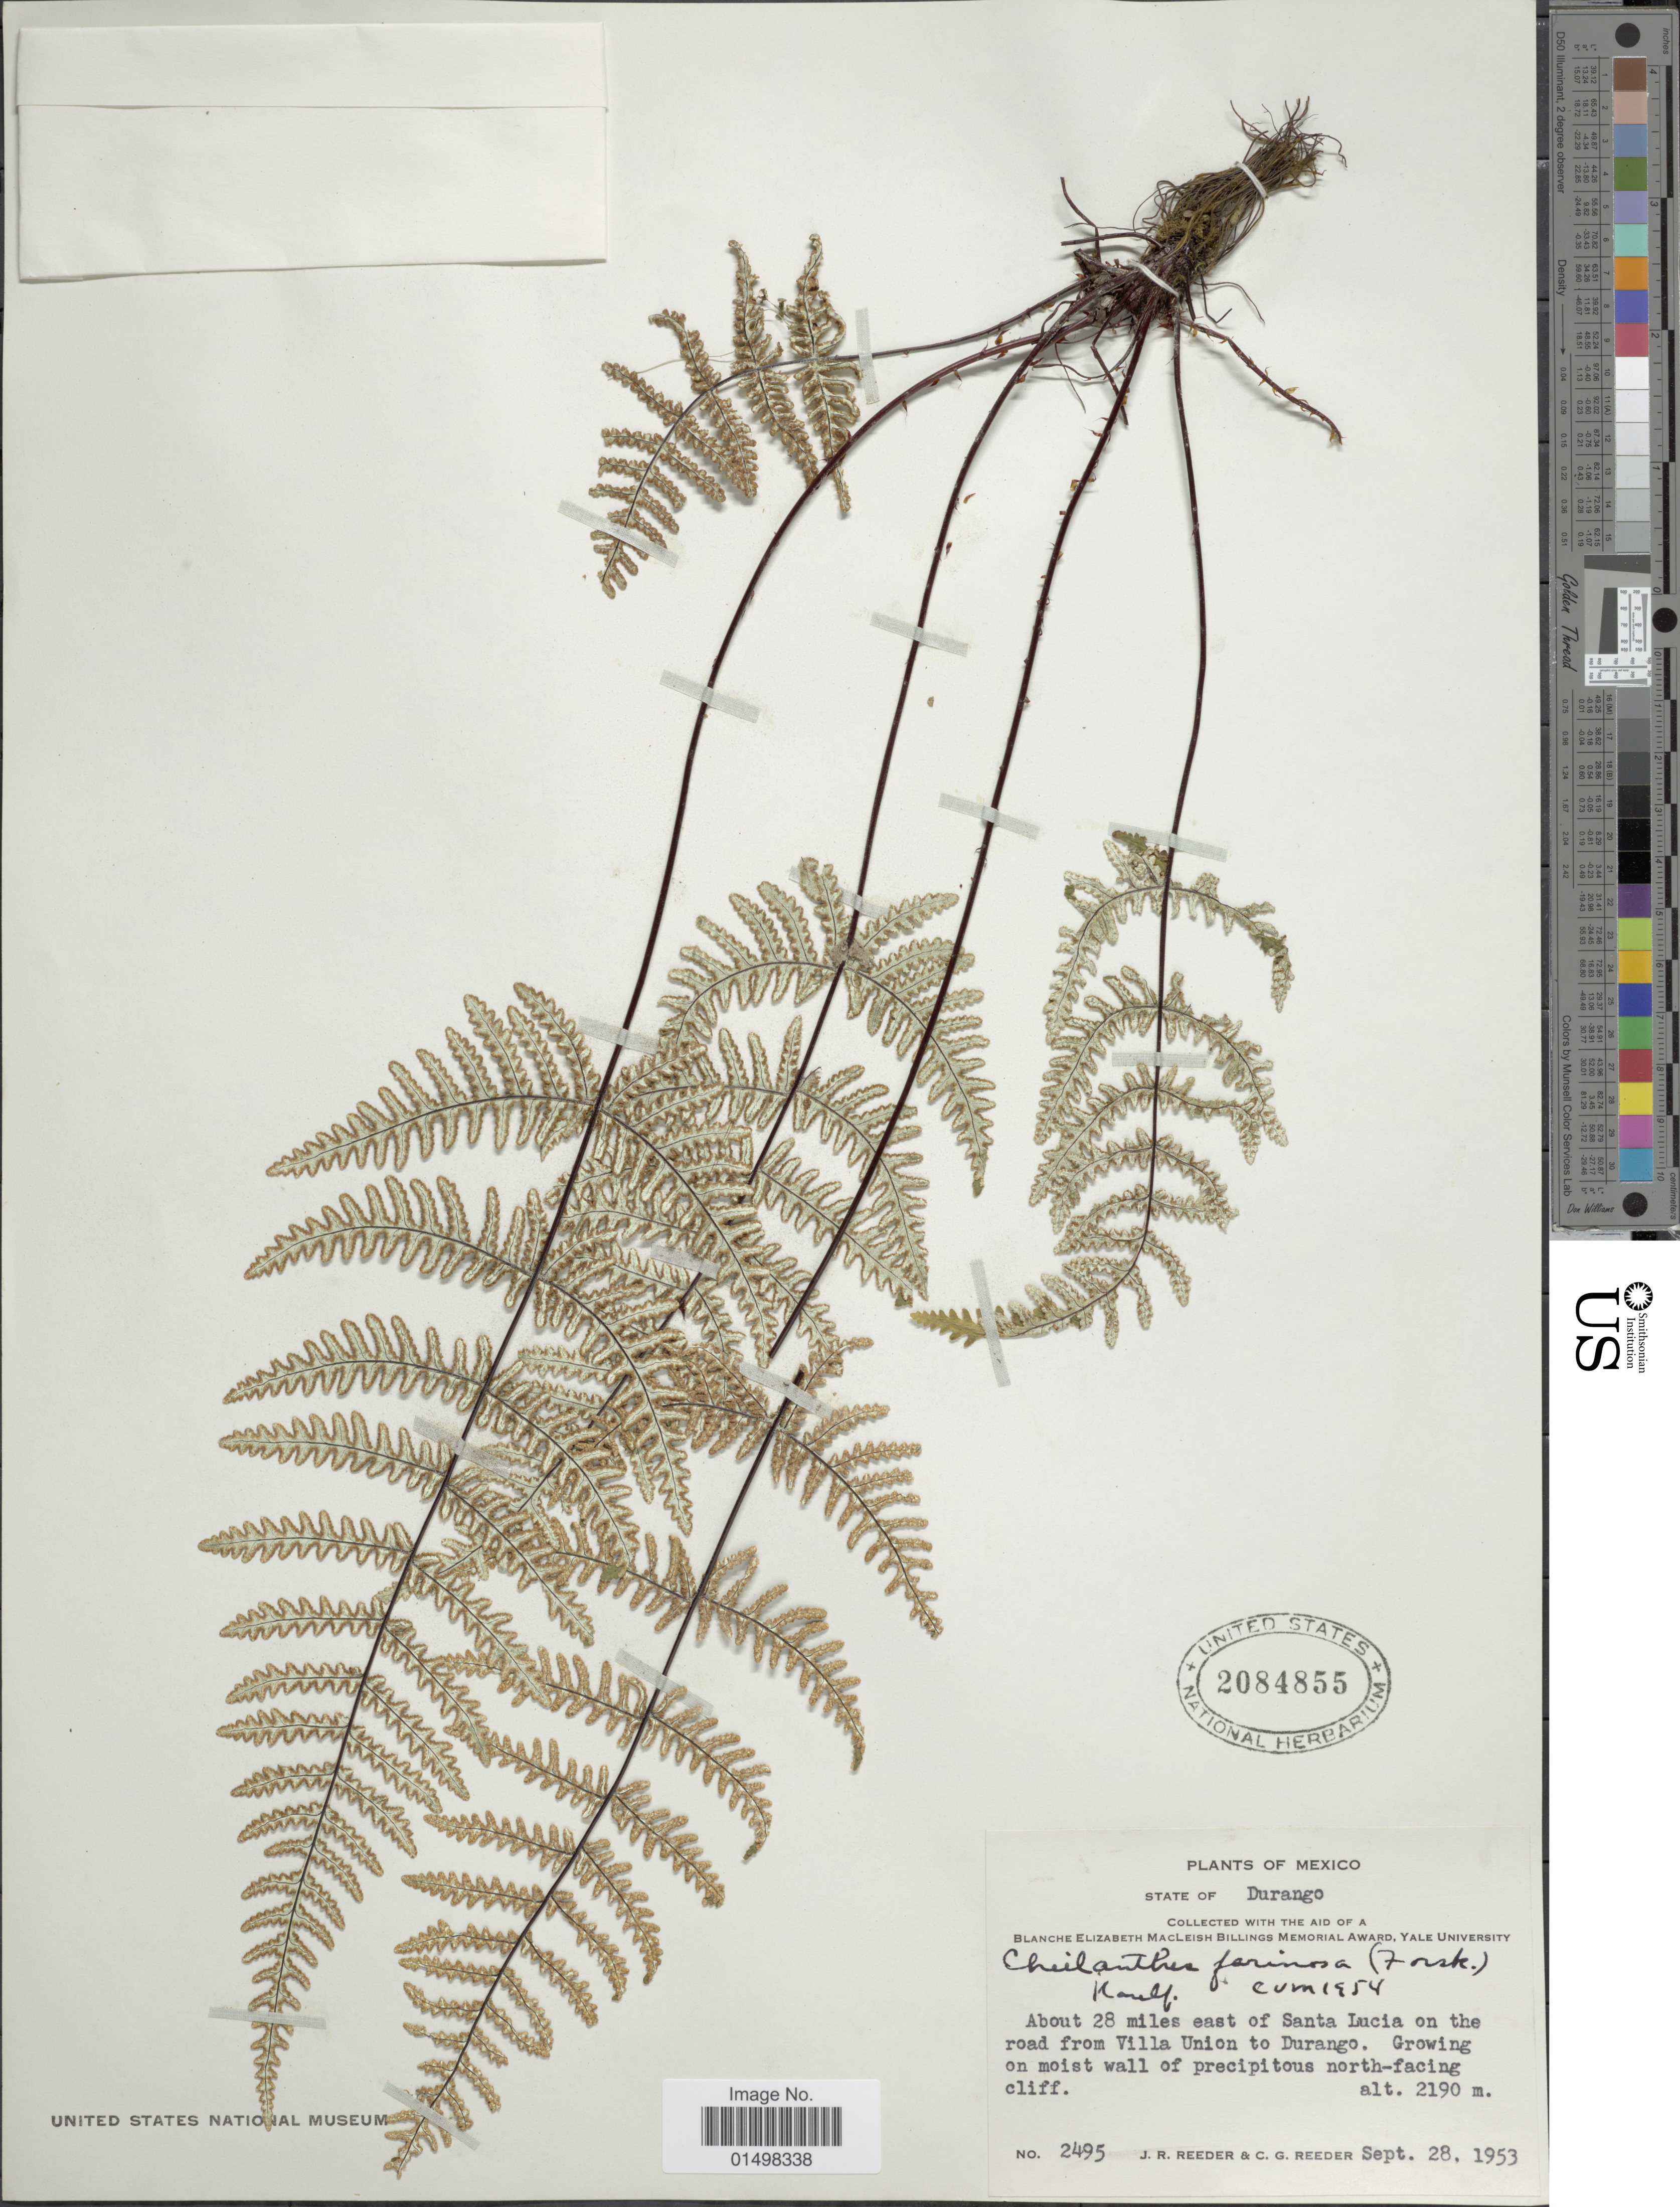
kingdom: Plantae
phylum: Tracheophyta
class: Polypodiopsida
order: Polypodiales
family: Pteridaceae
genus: Aleuritopteris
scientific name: Aleuritopteris farinosa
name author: (Forssk.) Fée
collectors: J. R. Reeder & C. G. Reeder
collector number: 2495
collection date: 1953-09-28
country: Mexico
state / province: Durango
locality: State of Durango. About 28 miles east of Santa Lucia on the road from Villa Union to Durango.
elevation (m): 2190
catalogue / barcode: US 2084855